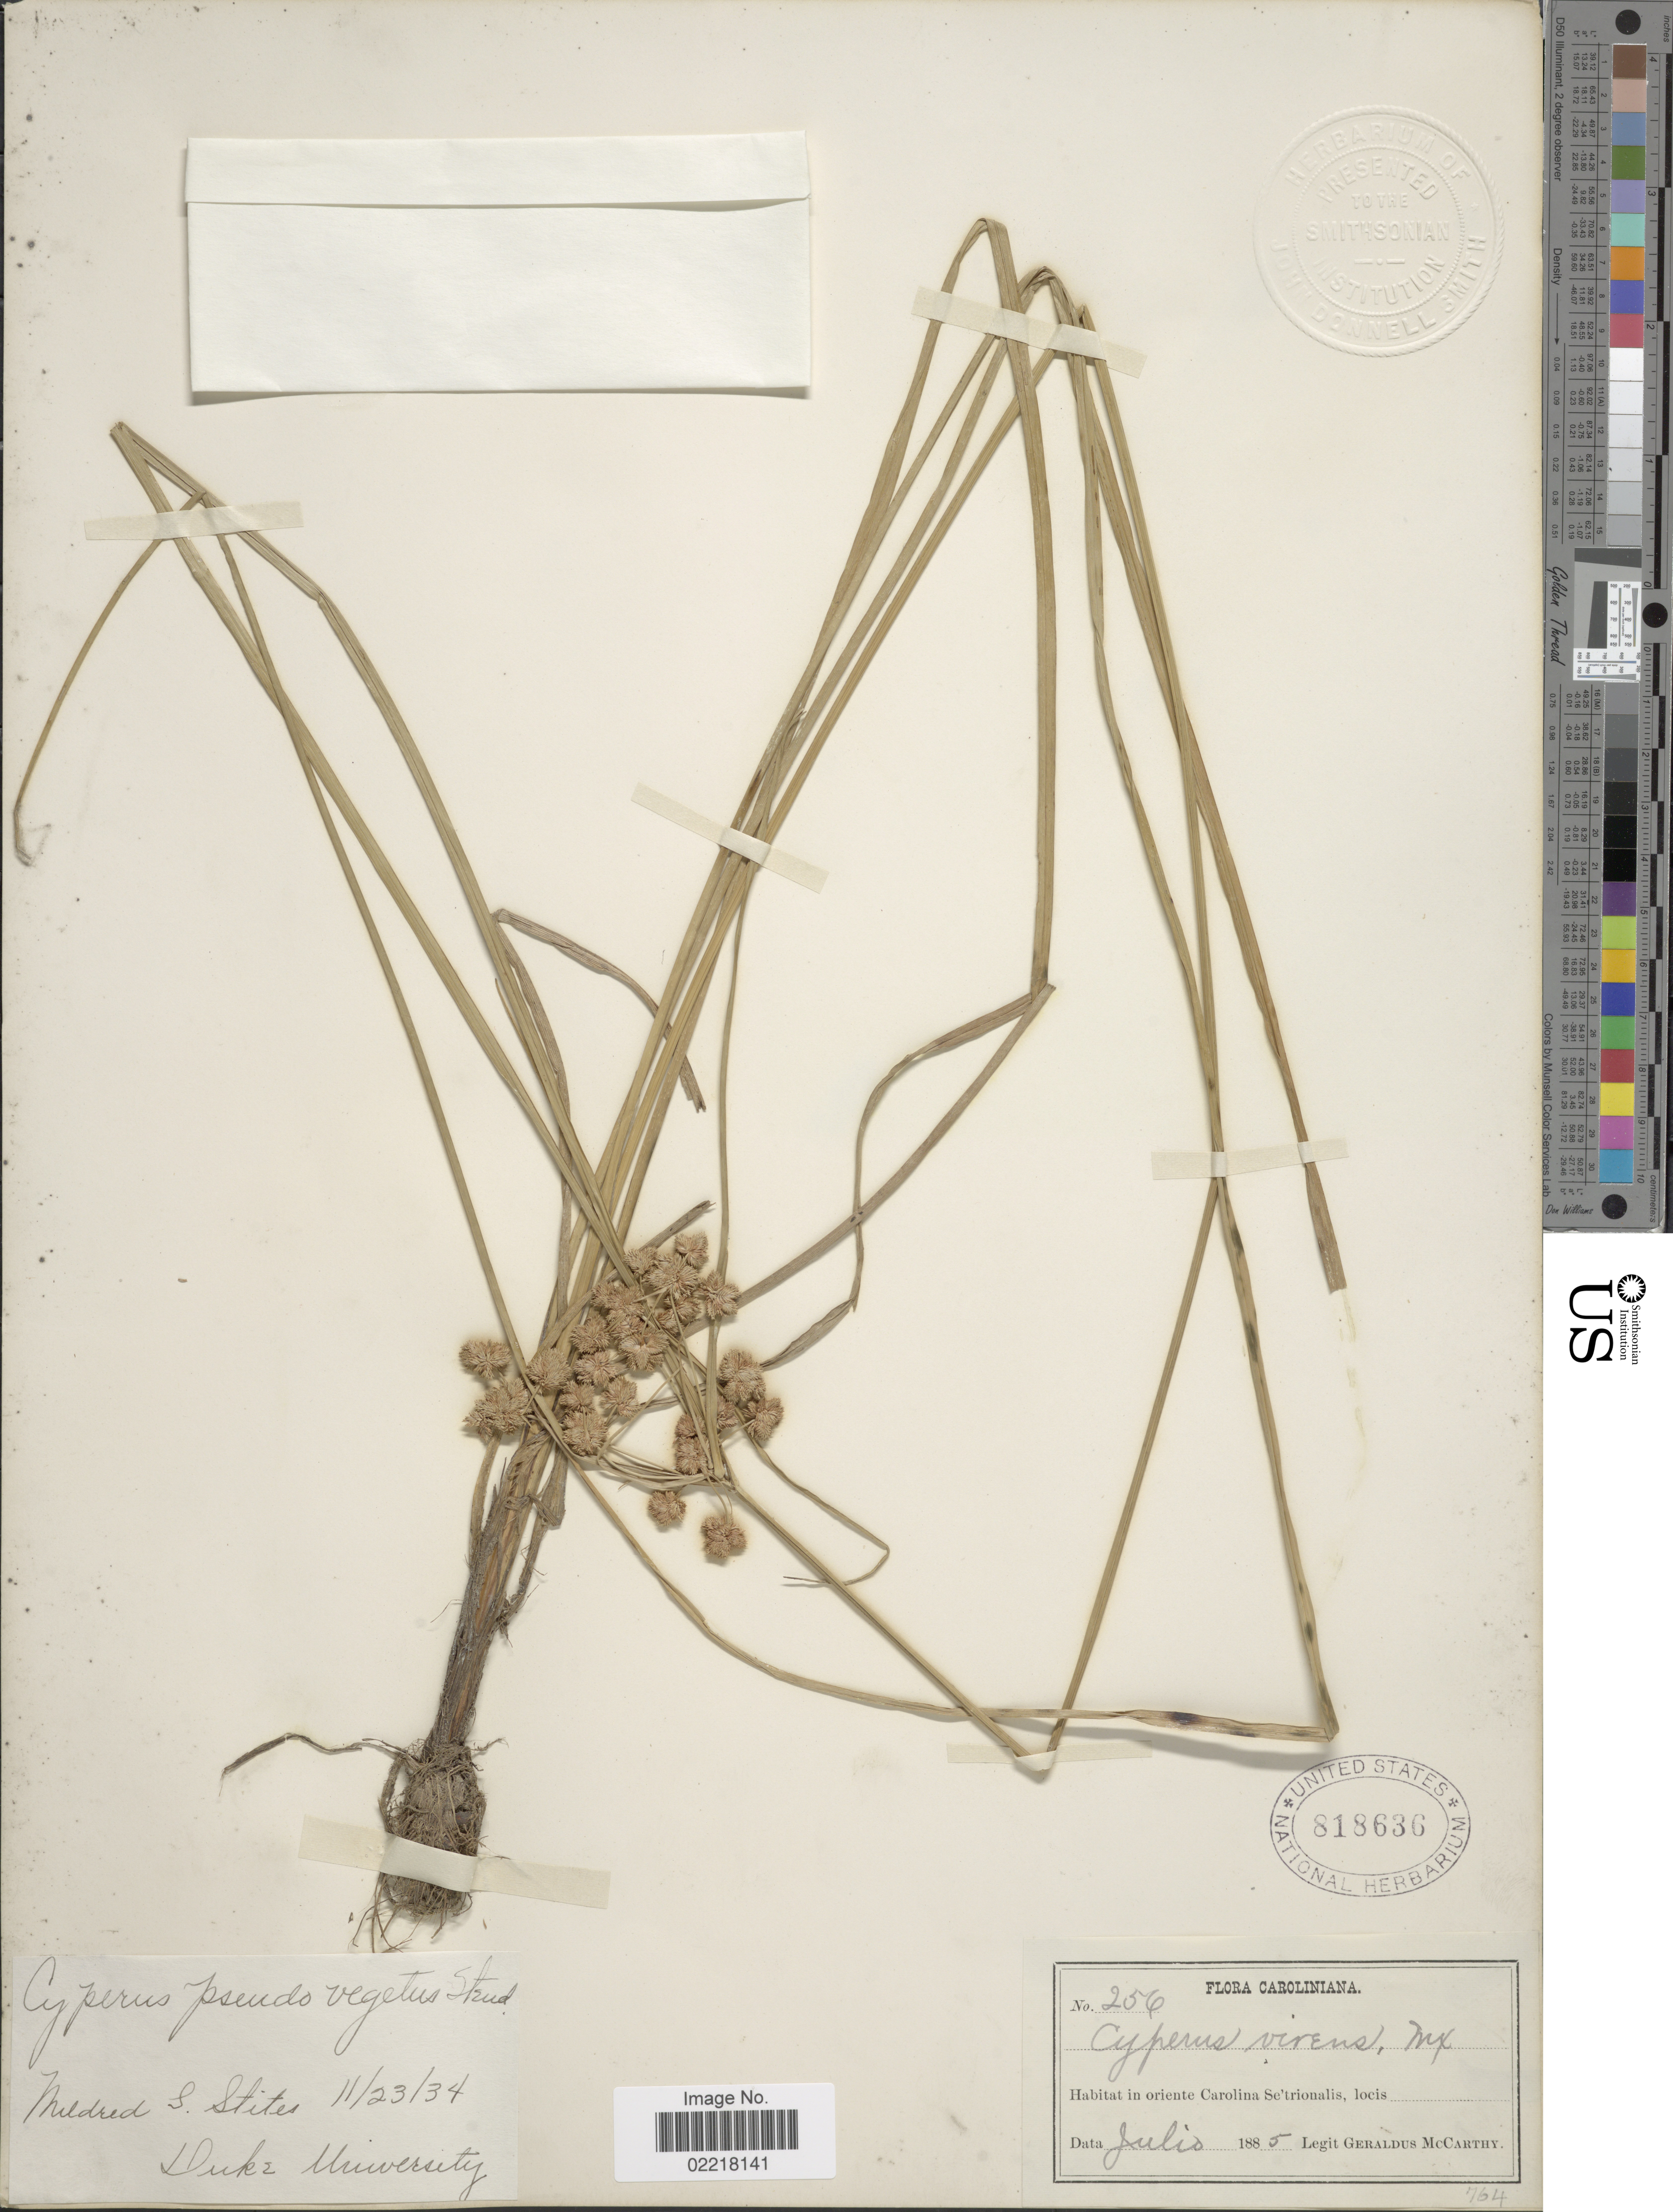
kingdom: Plantae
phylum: Tracheophyta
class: Liliopsida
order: Poales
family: Cyperaceae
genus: Cyperus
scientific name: Cyperus pseudovegetus Steud.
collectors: M. Stites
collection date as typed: Transcribed d/m/y: 23/11/34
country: United States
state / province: North Carolina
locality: Duke University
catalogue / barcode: US 818636-2